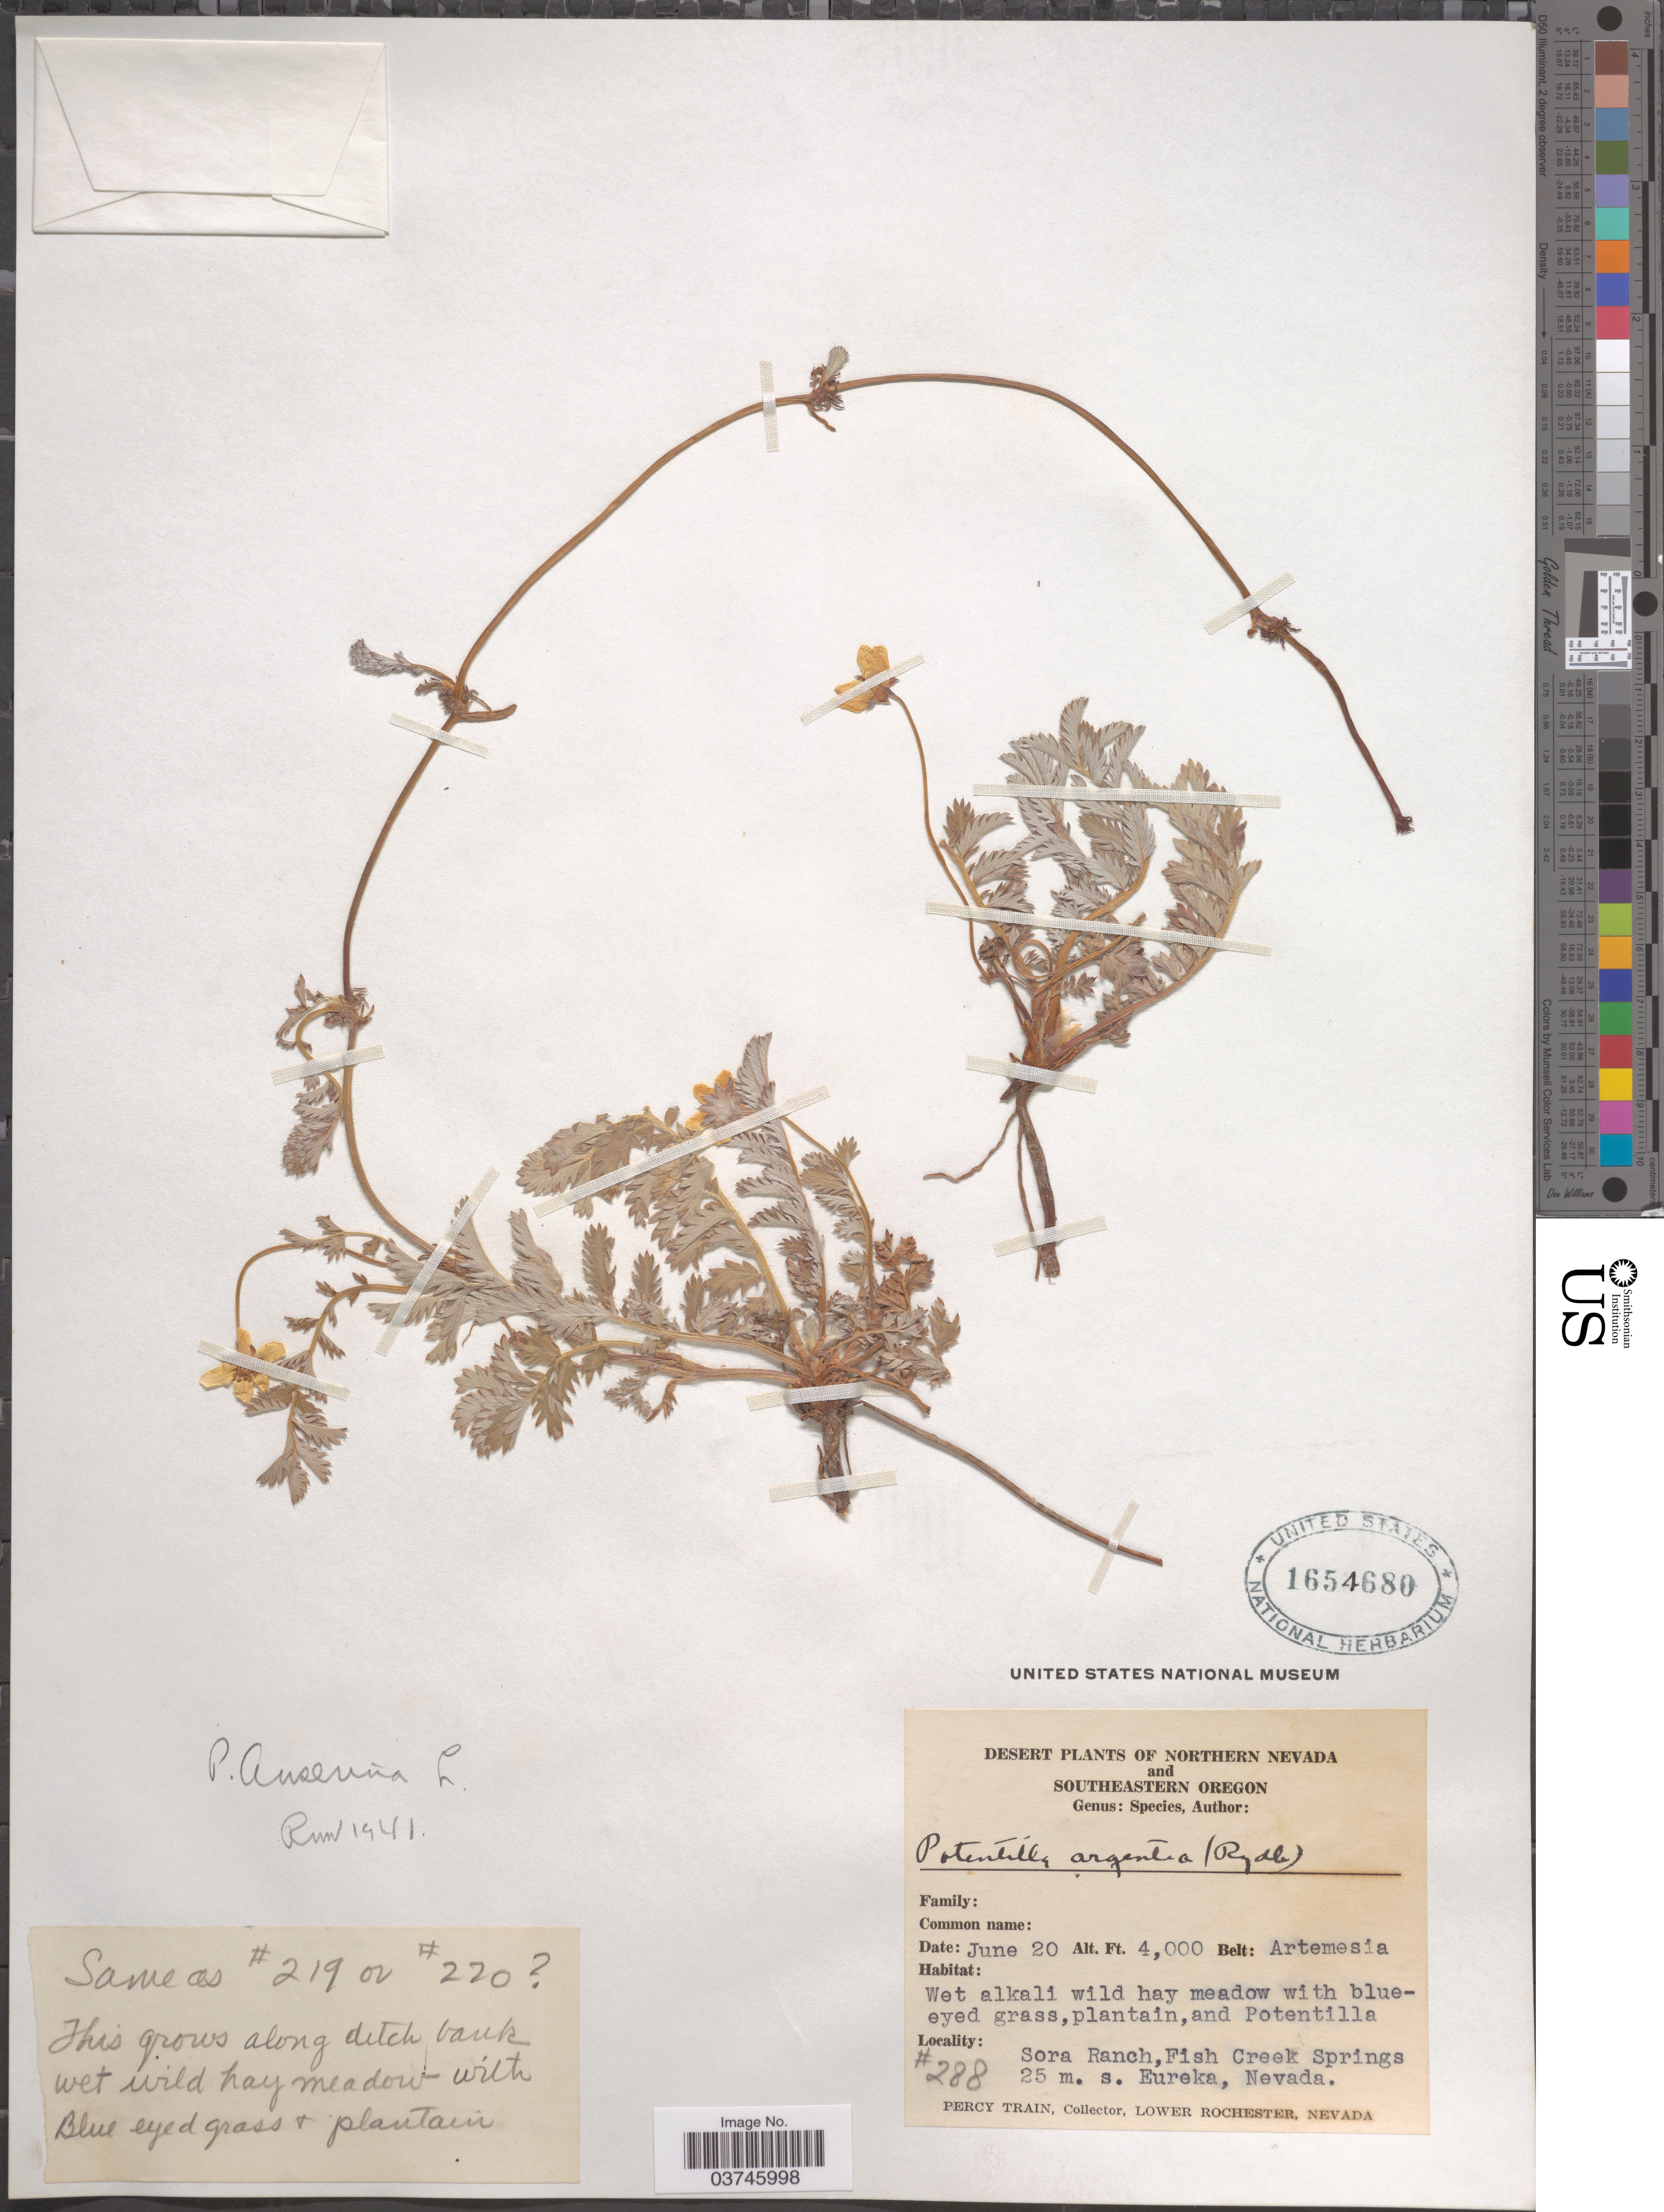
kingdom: Plantae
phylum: Tracheophyta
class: Magnoliopsida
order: Rosales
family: Rosaceae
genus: Argentina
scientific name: Argentina anserina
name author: (L.) Rydb.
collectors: P. Train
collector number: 288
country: United States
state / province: Nevada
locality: Northern Nevada. Sora Ranch, Fish Creek Springs 25 m. s. Eureka.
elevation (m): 1219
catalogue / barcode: US 1654680